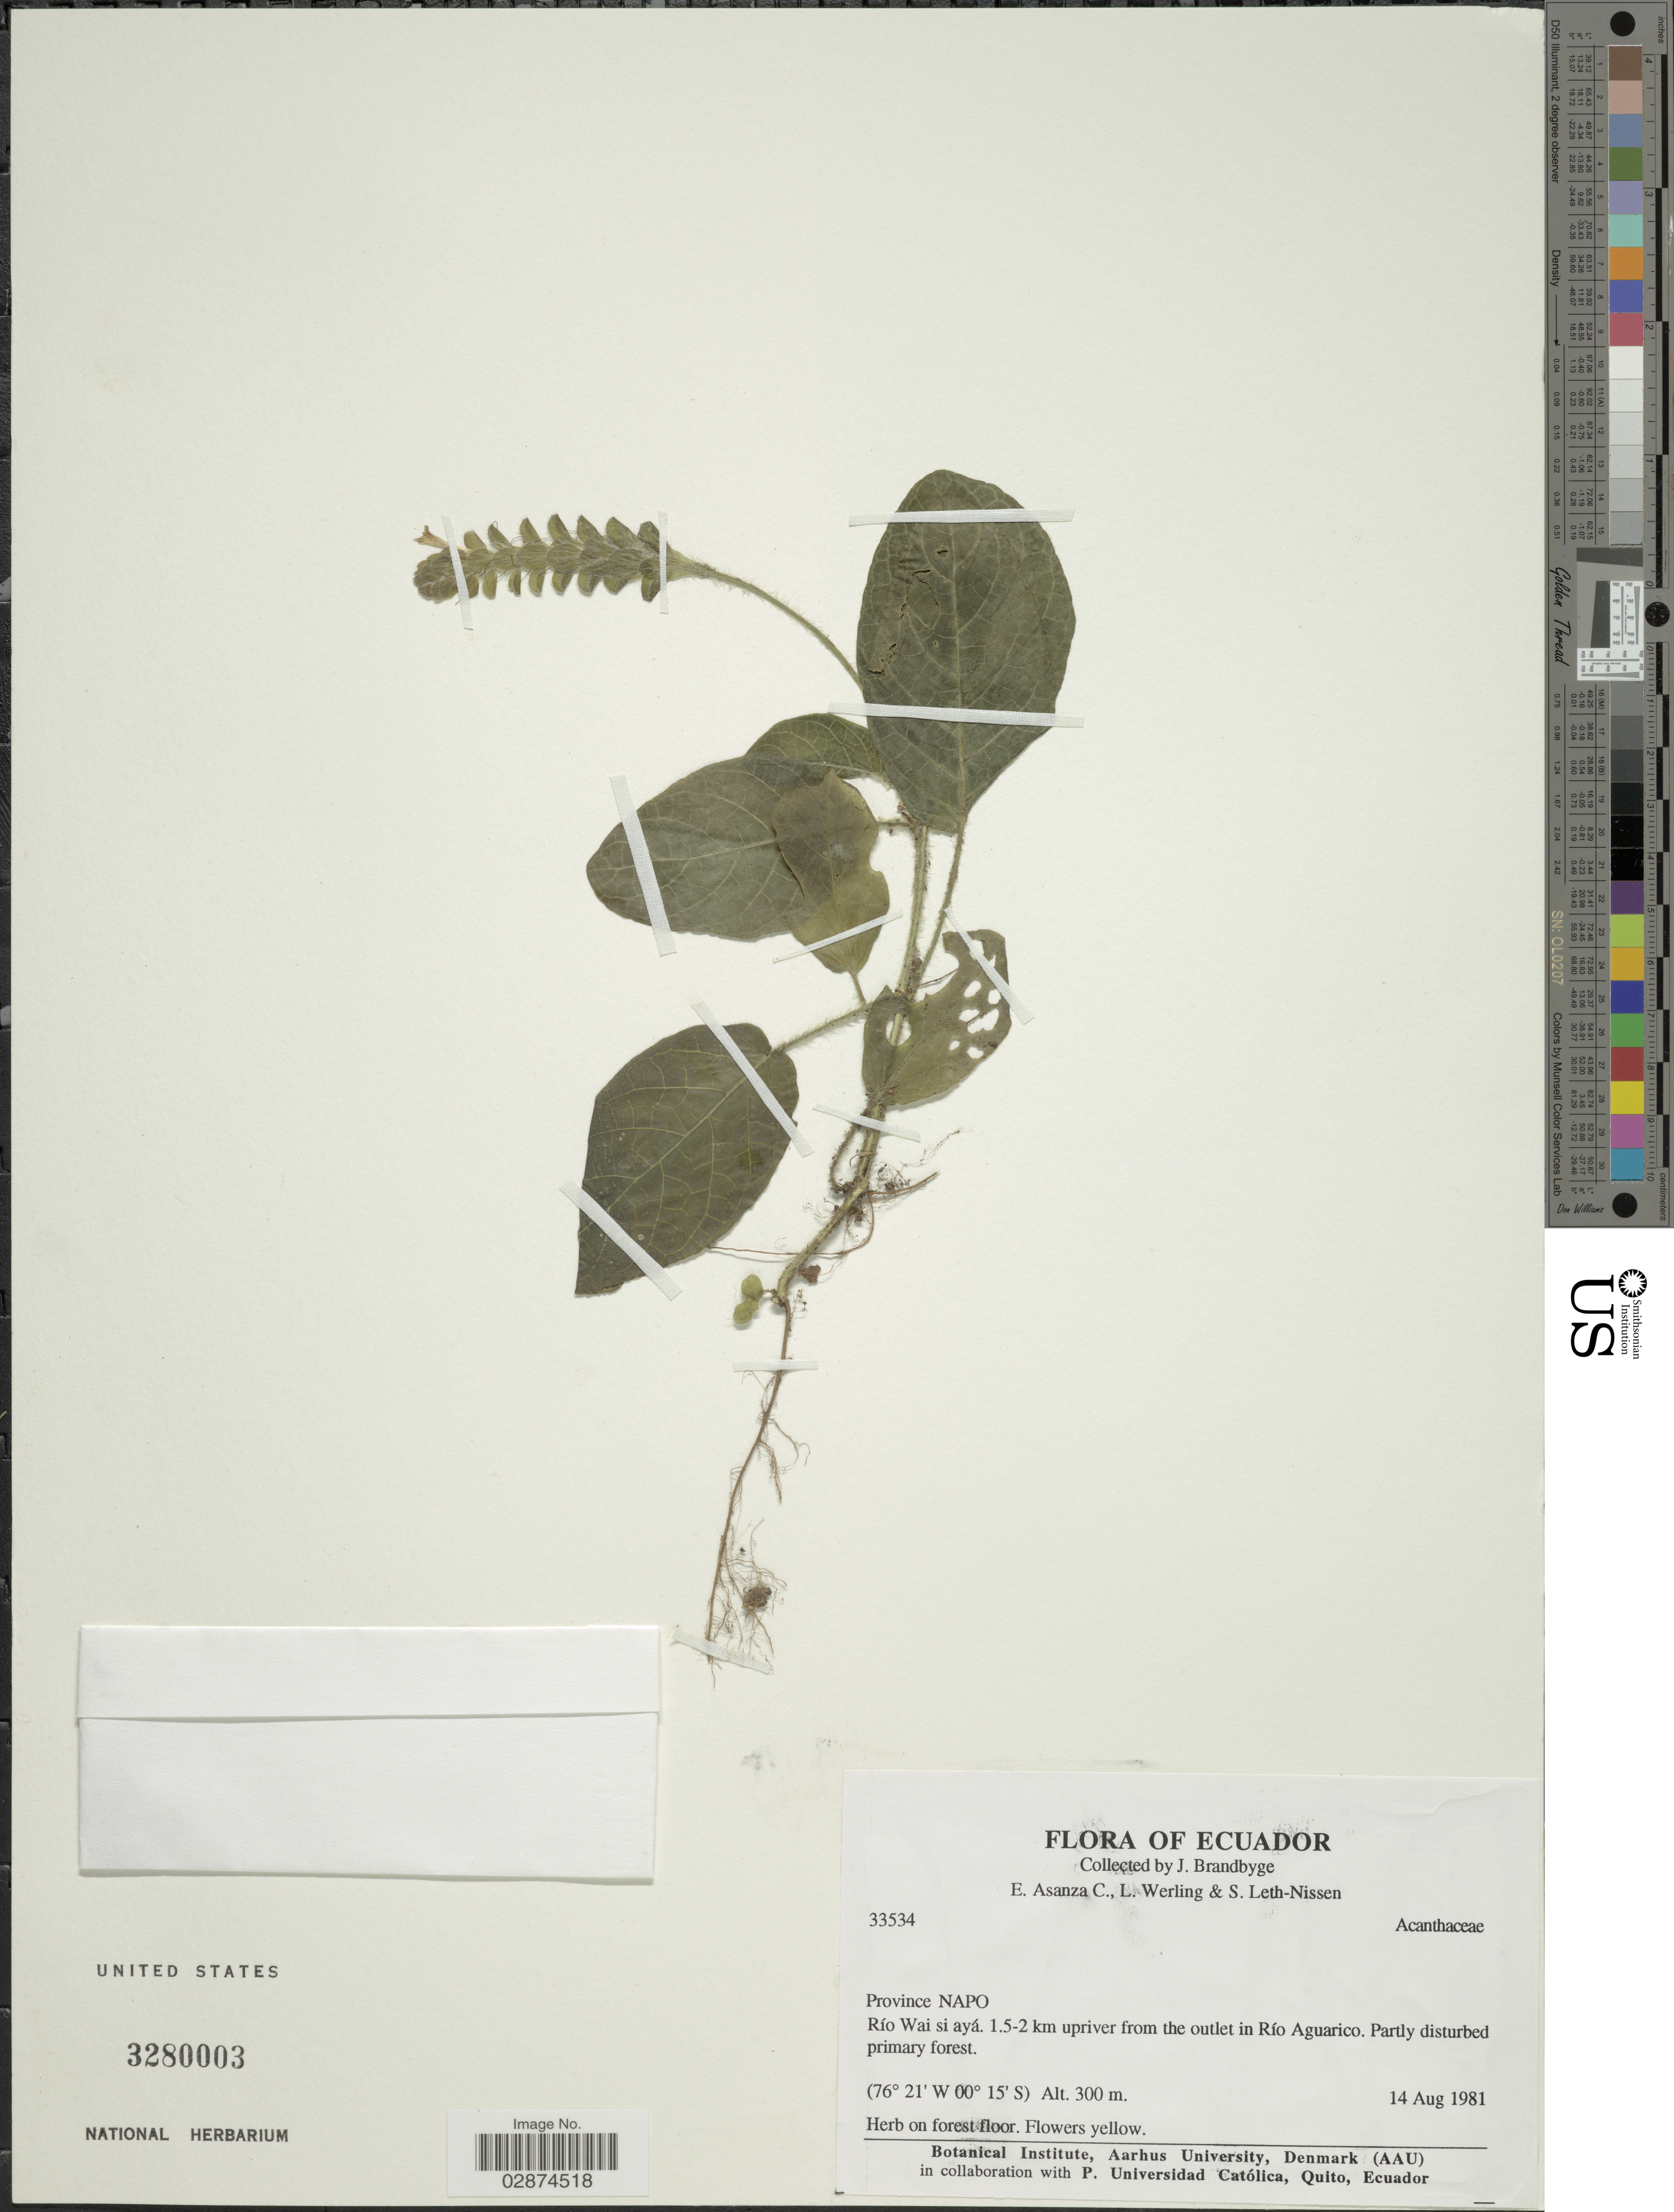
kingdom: Plantae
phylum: Tracheophyta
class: Magnoliopsida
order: Lamiales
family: Acanthaceae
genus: Fittonia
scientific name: Fittonia albivenis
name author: (Lindl. ex Veitch) Brummitt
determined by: Strong, Mark T., (BOT), Smithsonian Institution - National Museum of Natural History (UNITED STATES)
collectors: J. Brandbyge, E. Asanza C., L. Werling & S. Leth-Nissen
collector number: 33534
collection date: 1981-08-14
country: Ecuador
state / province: Napo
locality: Río Wai si ayá 1.5-2 km upriver from the outlet in Río Aguarico.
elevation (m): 300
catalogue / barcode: US 3280003